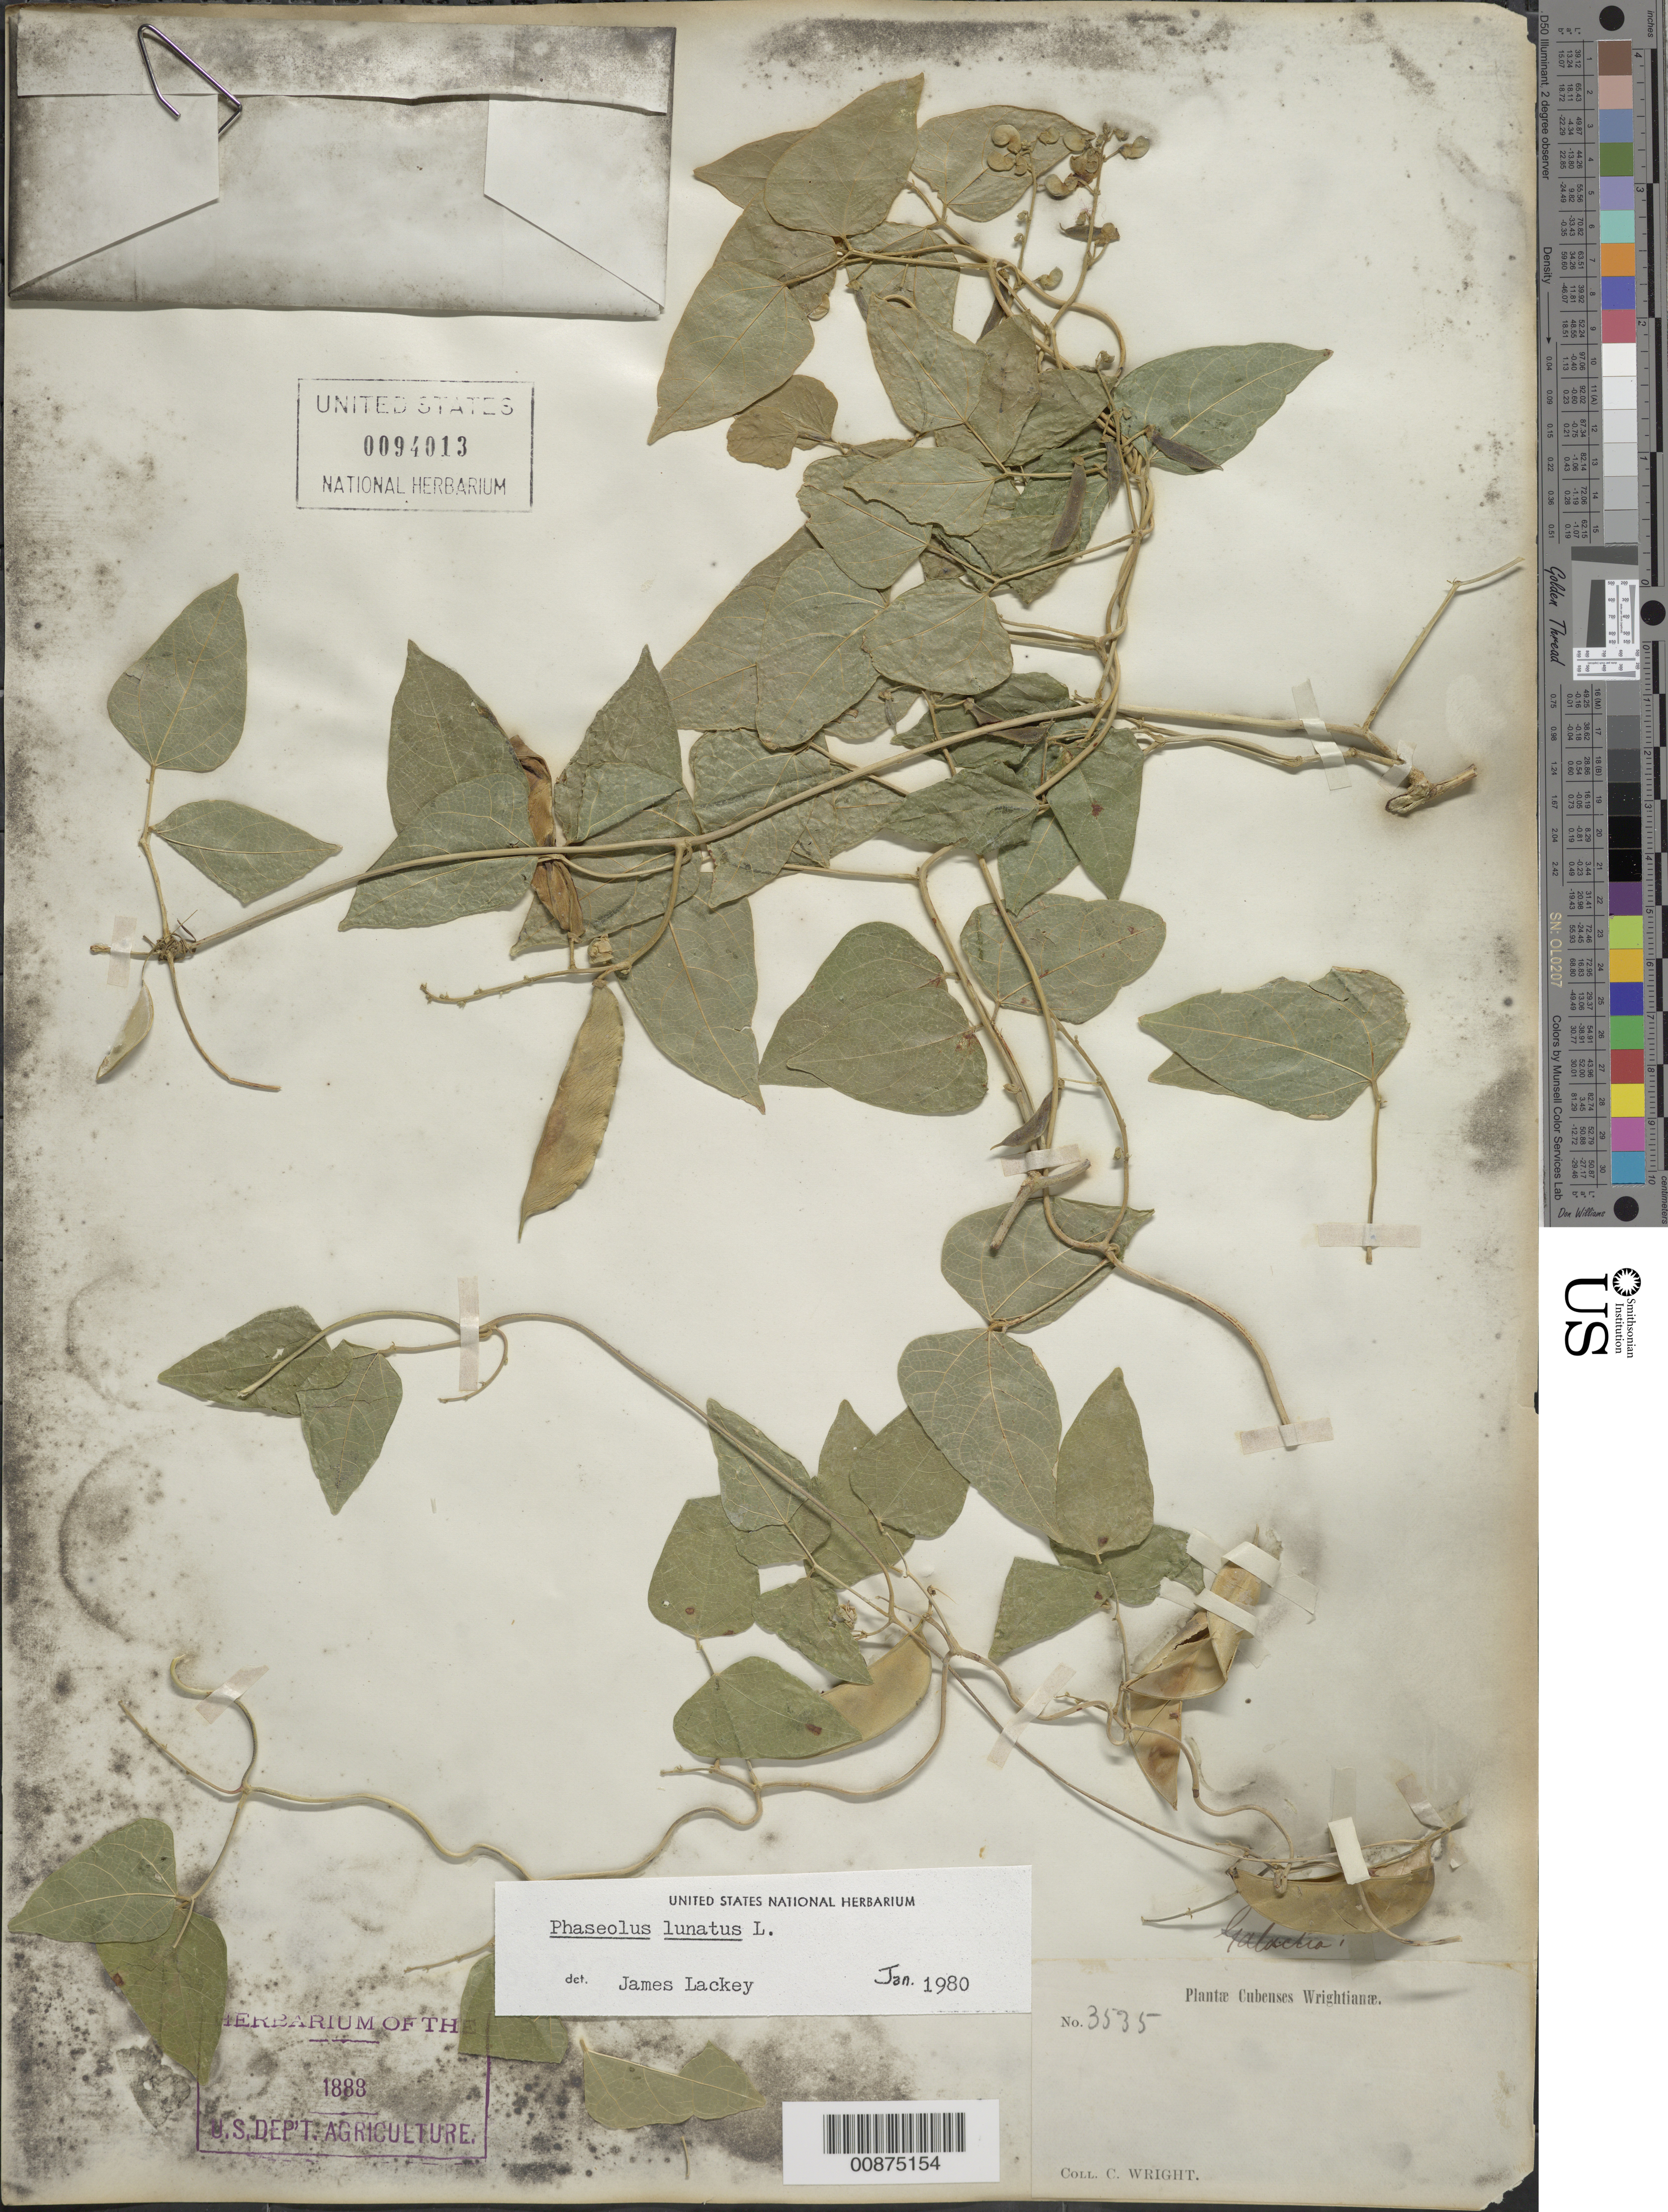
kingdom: Plantae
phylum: Tracheophyta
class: Magnoliopsida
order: Fabales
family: Fabaceae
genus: Phaseolus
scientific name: Phaseolus lunatus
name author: L.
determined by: Lackey, J.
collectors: C. Wright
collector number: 3535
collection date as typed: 1800 to -- --- 1899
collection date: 1800/1899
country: Cuba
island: Cuba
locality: Cuba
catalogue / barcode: US 94013